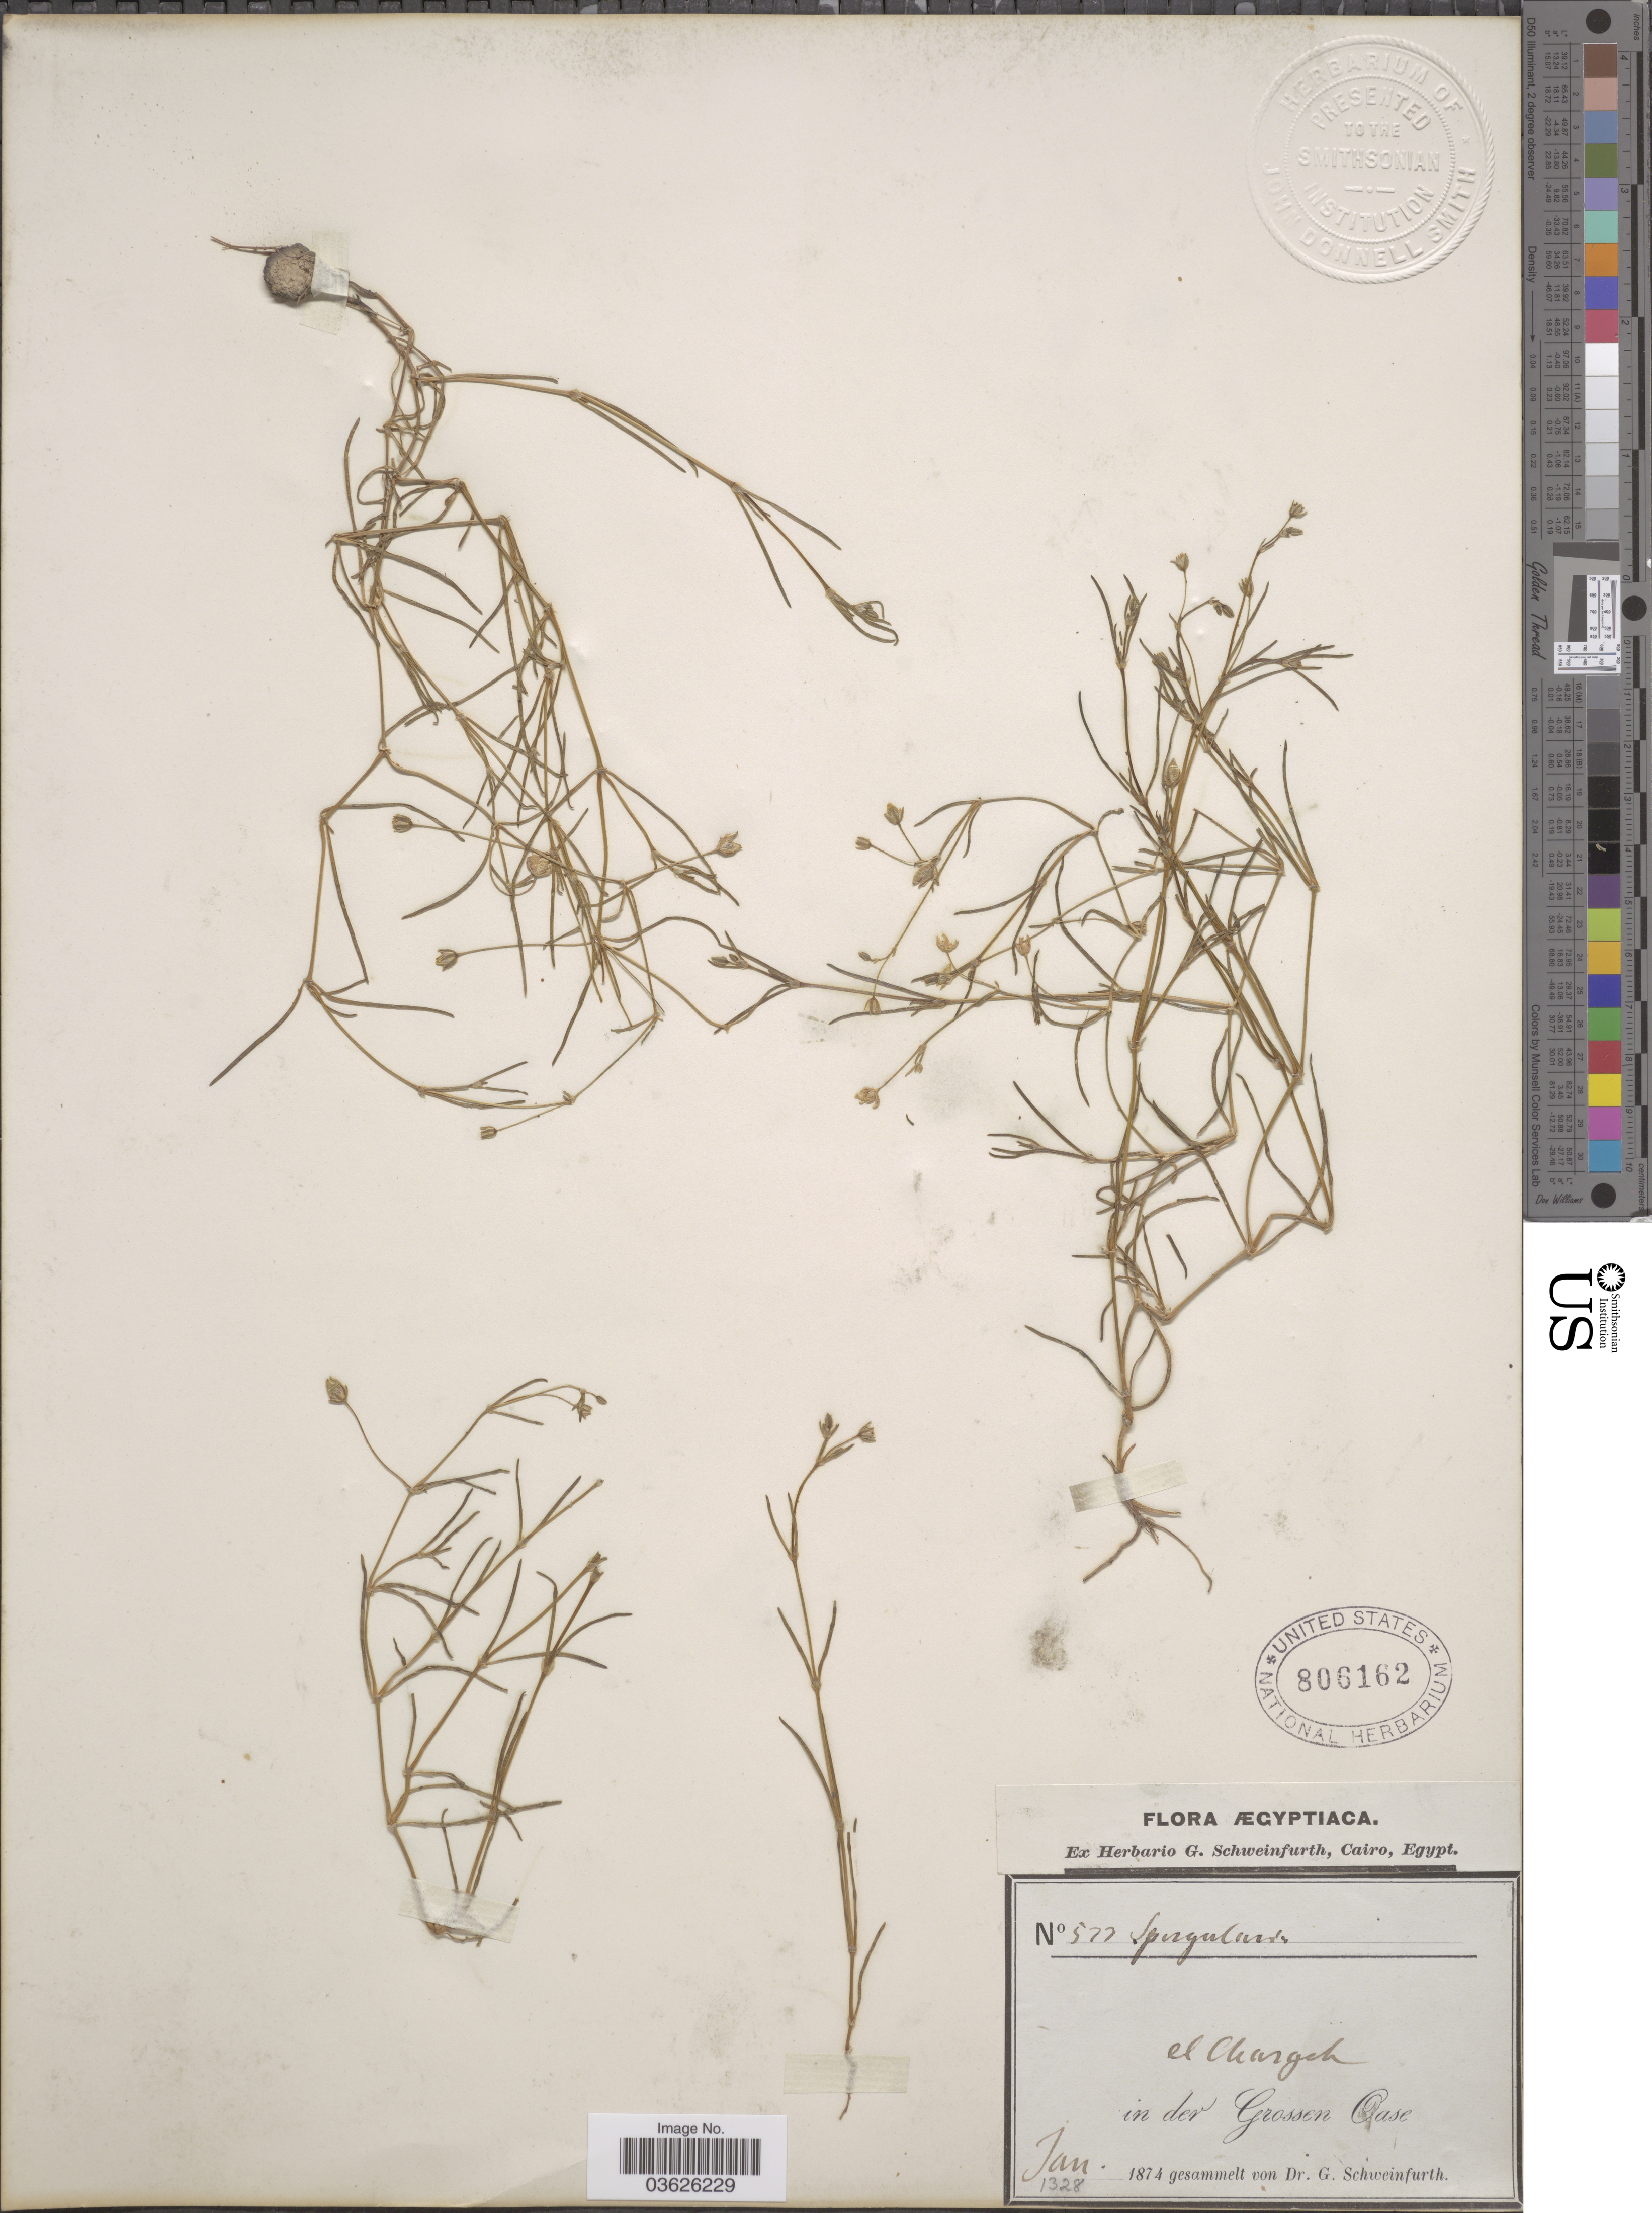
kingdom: Plantae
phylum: Tracheophyta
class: Magnoliopsida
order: Caryophyllales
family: Caryophyllaceae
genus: Spergularia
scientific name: Spergularia sp.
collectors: G. A. Schweinfurth (herbarium)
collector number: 577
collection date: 1874-01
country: Egypt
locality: Ægyptiaca. El Chargeh in der Grossen Oase.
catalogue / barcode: US 806162